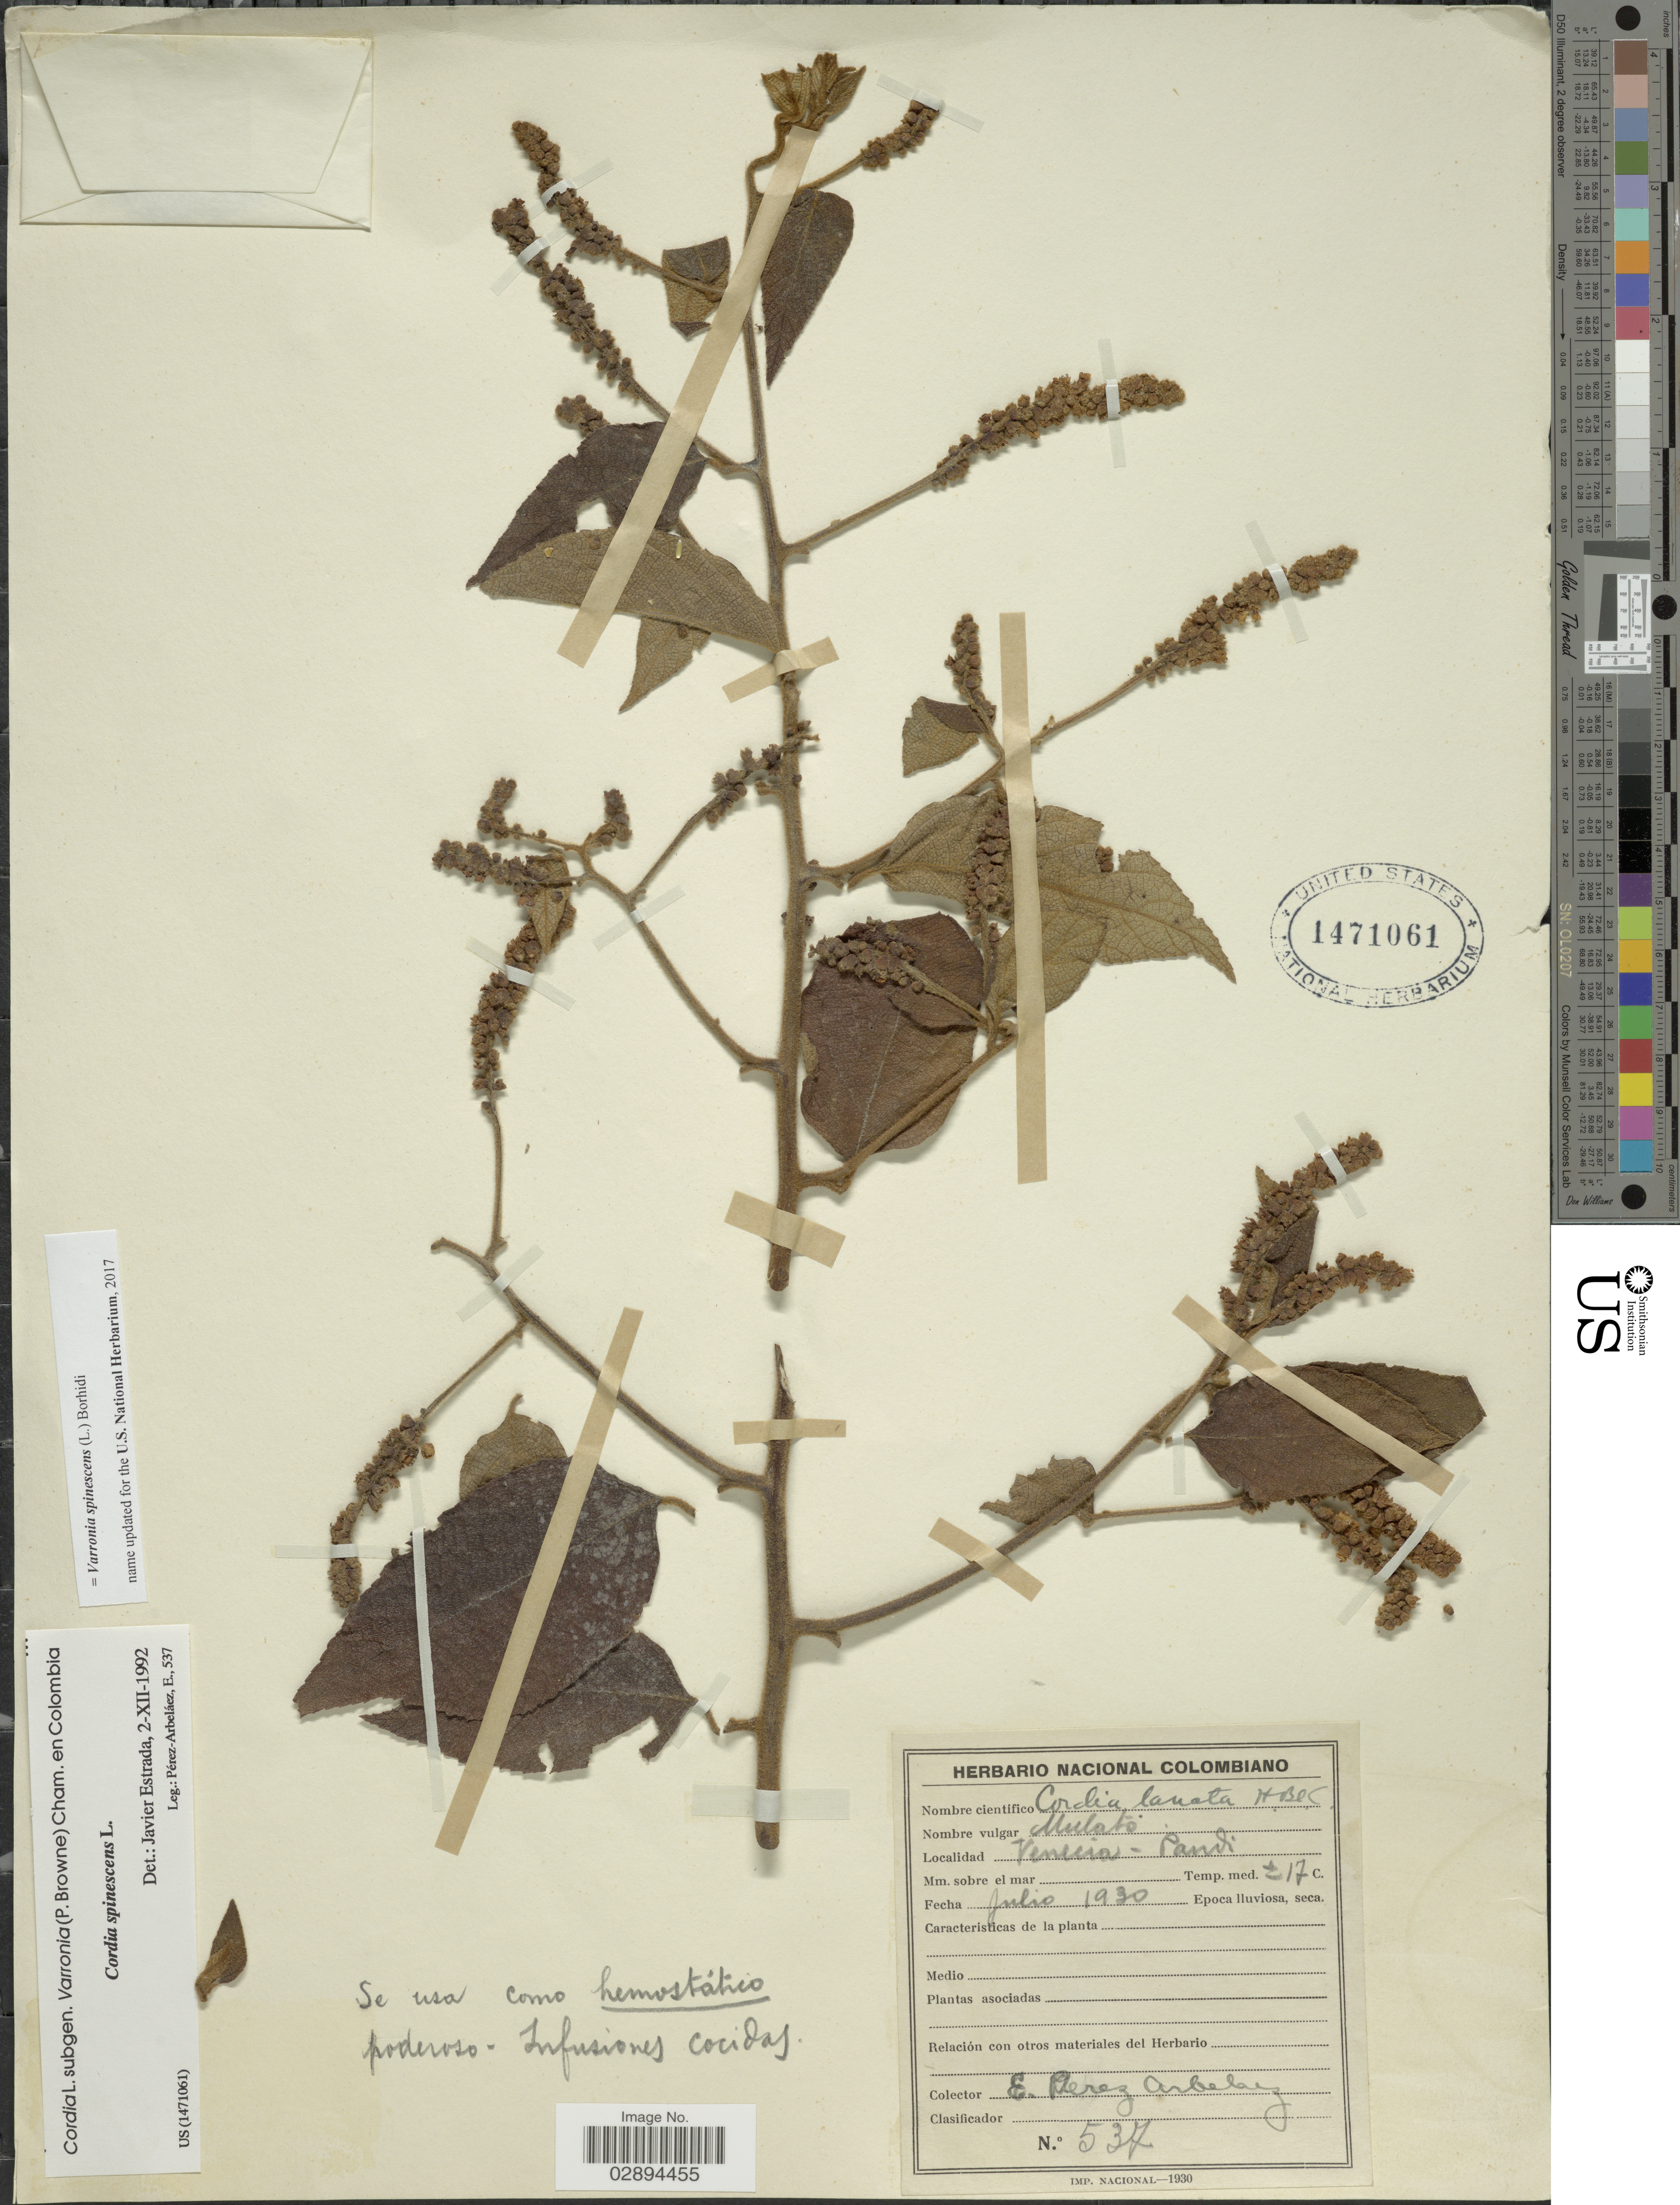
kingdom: Plantae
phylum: Tracheophyta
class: Magnoliopsida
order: Boraginales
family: Cordiaceae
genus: Varronia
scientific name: Varronia spinescens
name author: (L.) Borhidi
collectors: E. Pérez Arbeláez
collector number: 537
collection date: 1930-07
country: Colombia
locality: Venecia - Pandi.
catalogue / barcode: US 1471061